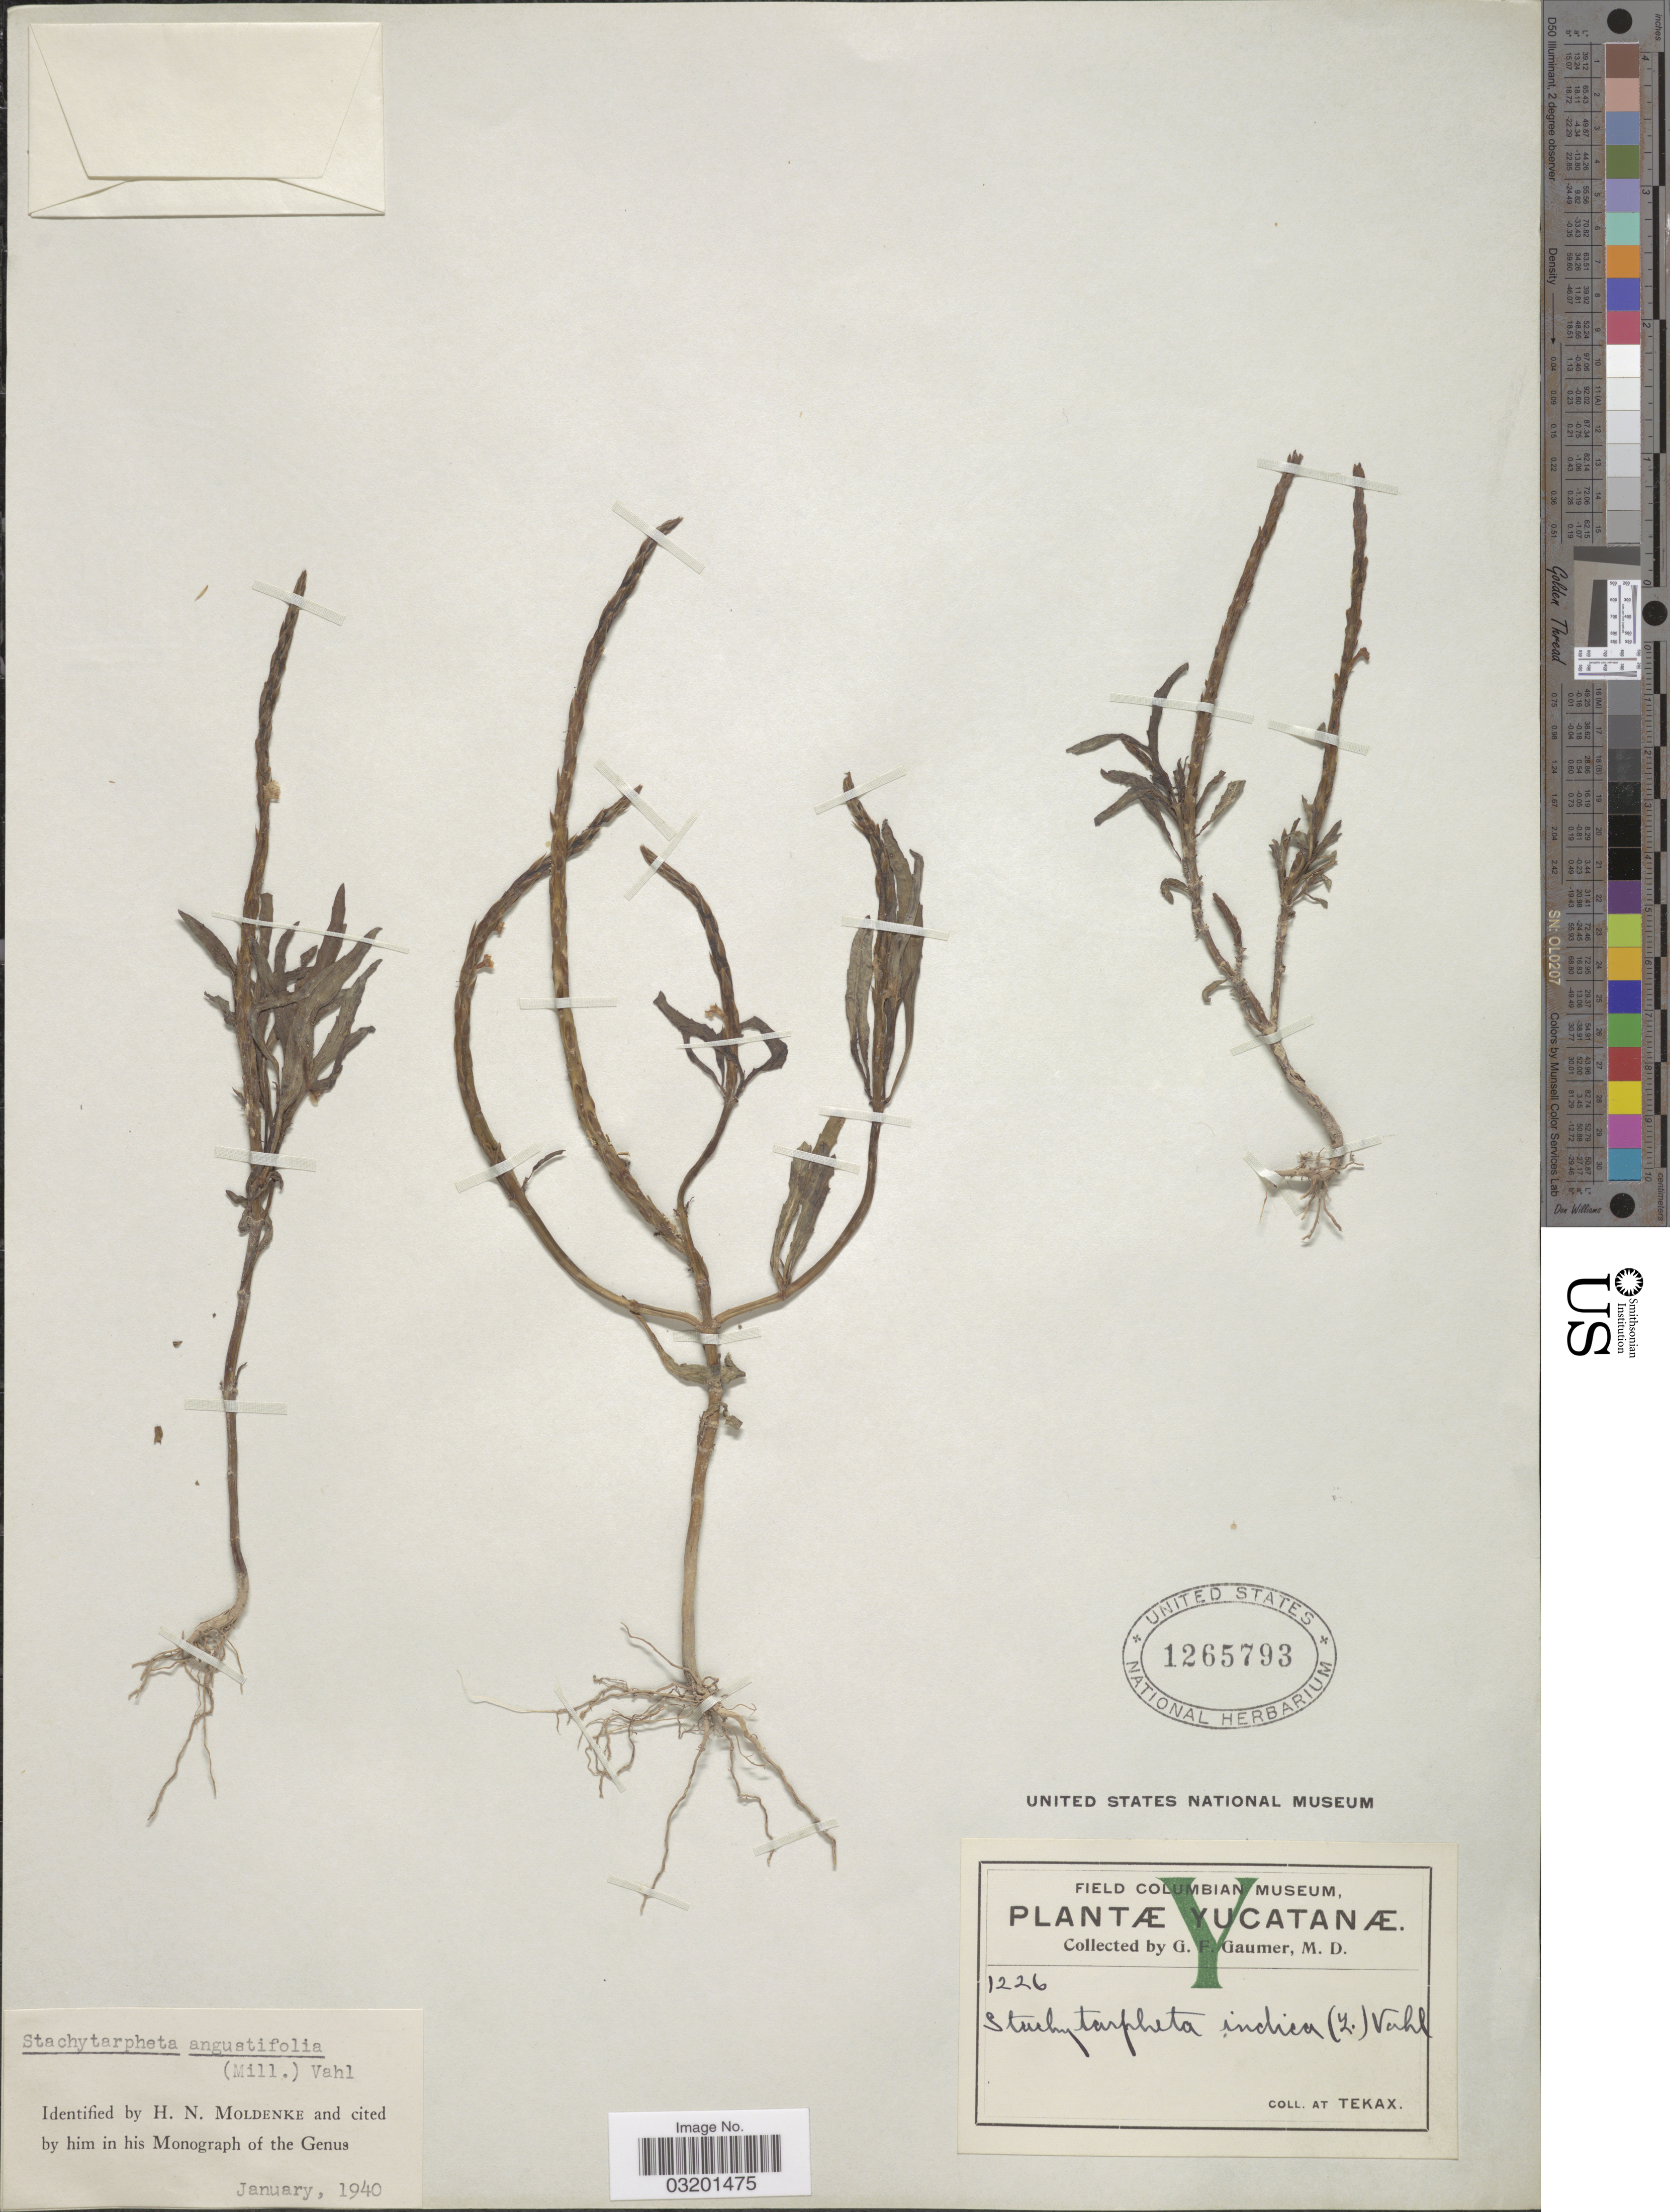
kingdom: Plantae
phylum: Tracheophyta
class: Magnoliopsida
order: Lamiales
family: Verbenaceae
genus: Stachytarpheta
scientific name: Stachytarpheta angustifolia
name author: (Mill.) Vahl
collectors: G. F. Gaumer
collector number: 1226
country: Mexico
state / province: Yucatán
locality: Tekax.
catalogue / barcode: US 1265793